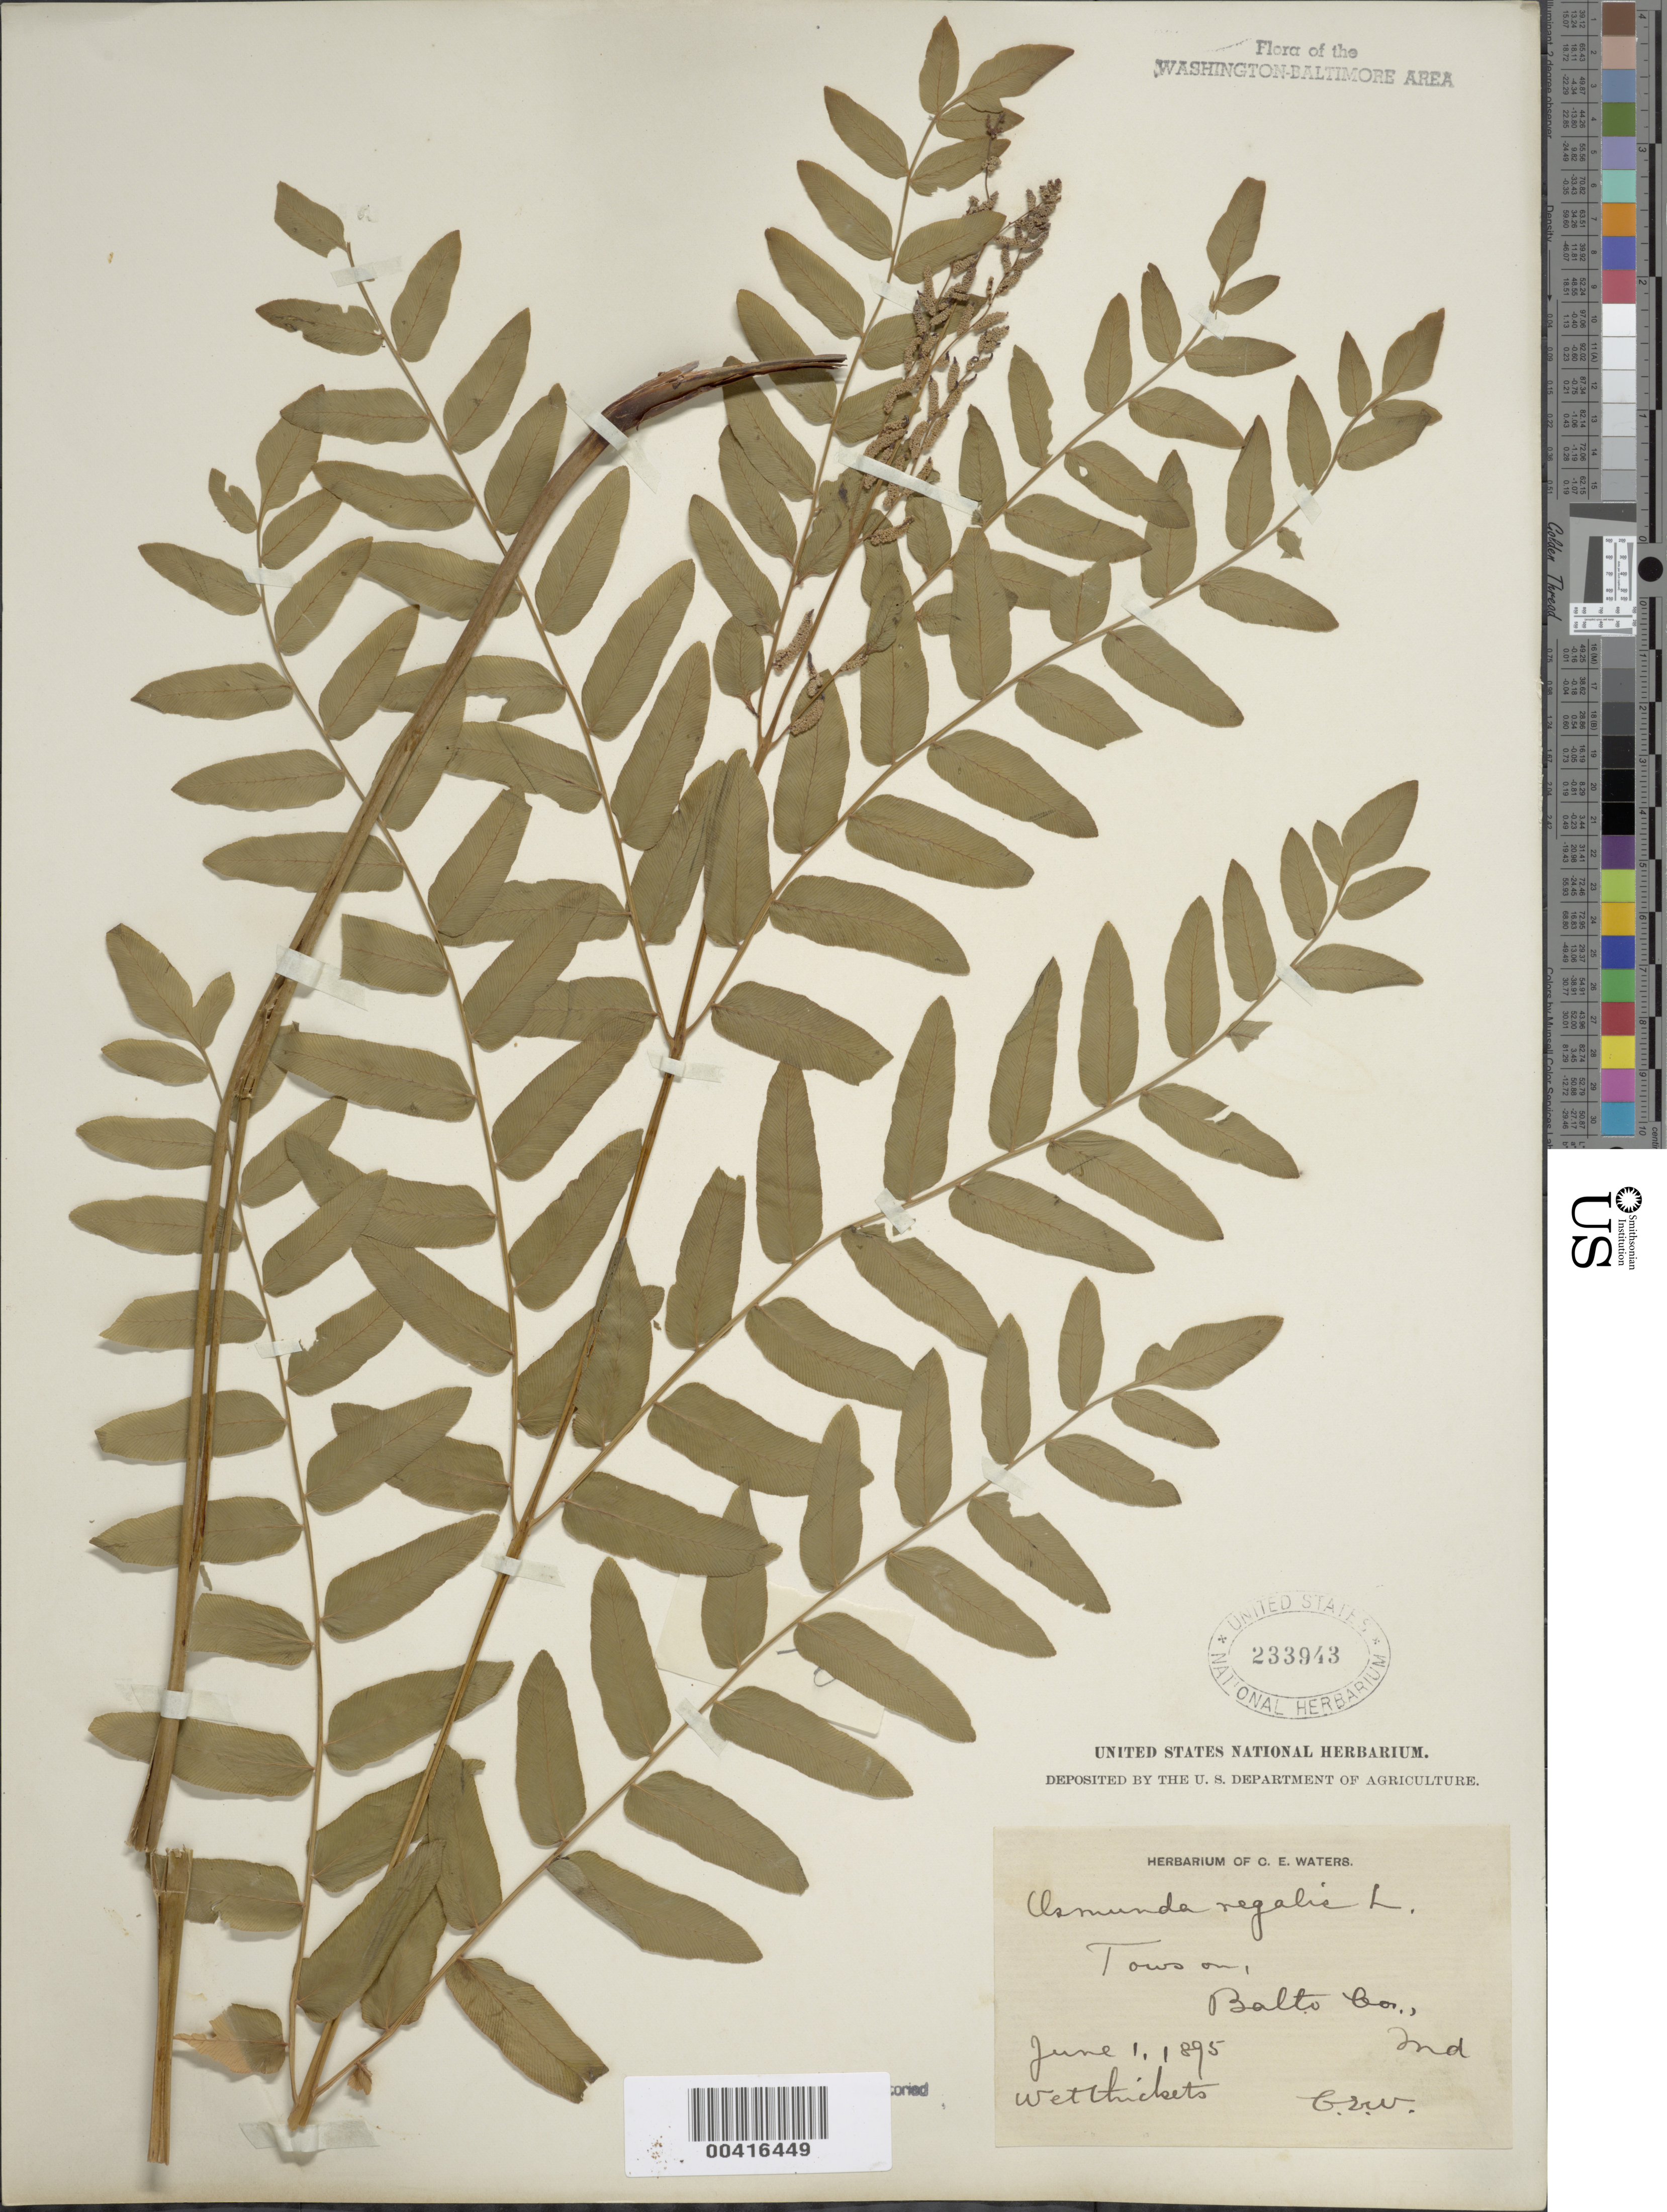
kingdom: Plantae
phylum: Tracheophyta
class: Polypodiopsida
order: Osmundales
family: Osmundaceae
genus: Osmunda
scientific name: Osmunda regalis var. spectabilis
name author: (Willd.) A. Gray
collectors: W. R. Maxon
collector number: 542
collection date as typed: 08 Jun 1902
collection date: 1902-06-08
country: United States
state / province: Virginia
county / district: Fairfax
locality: Near Langley, Turkey Run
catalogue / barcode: US 417943